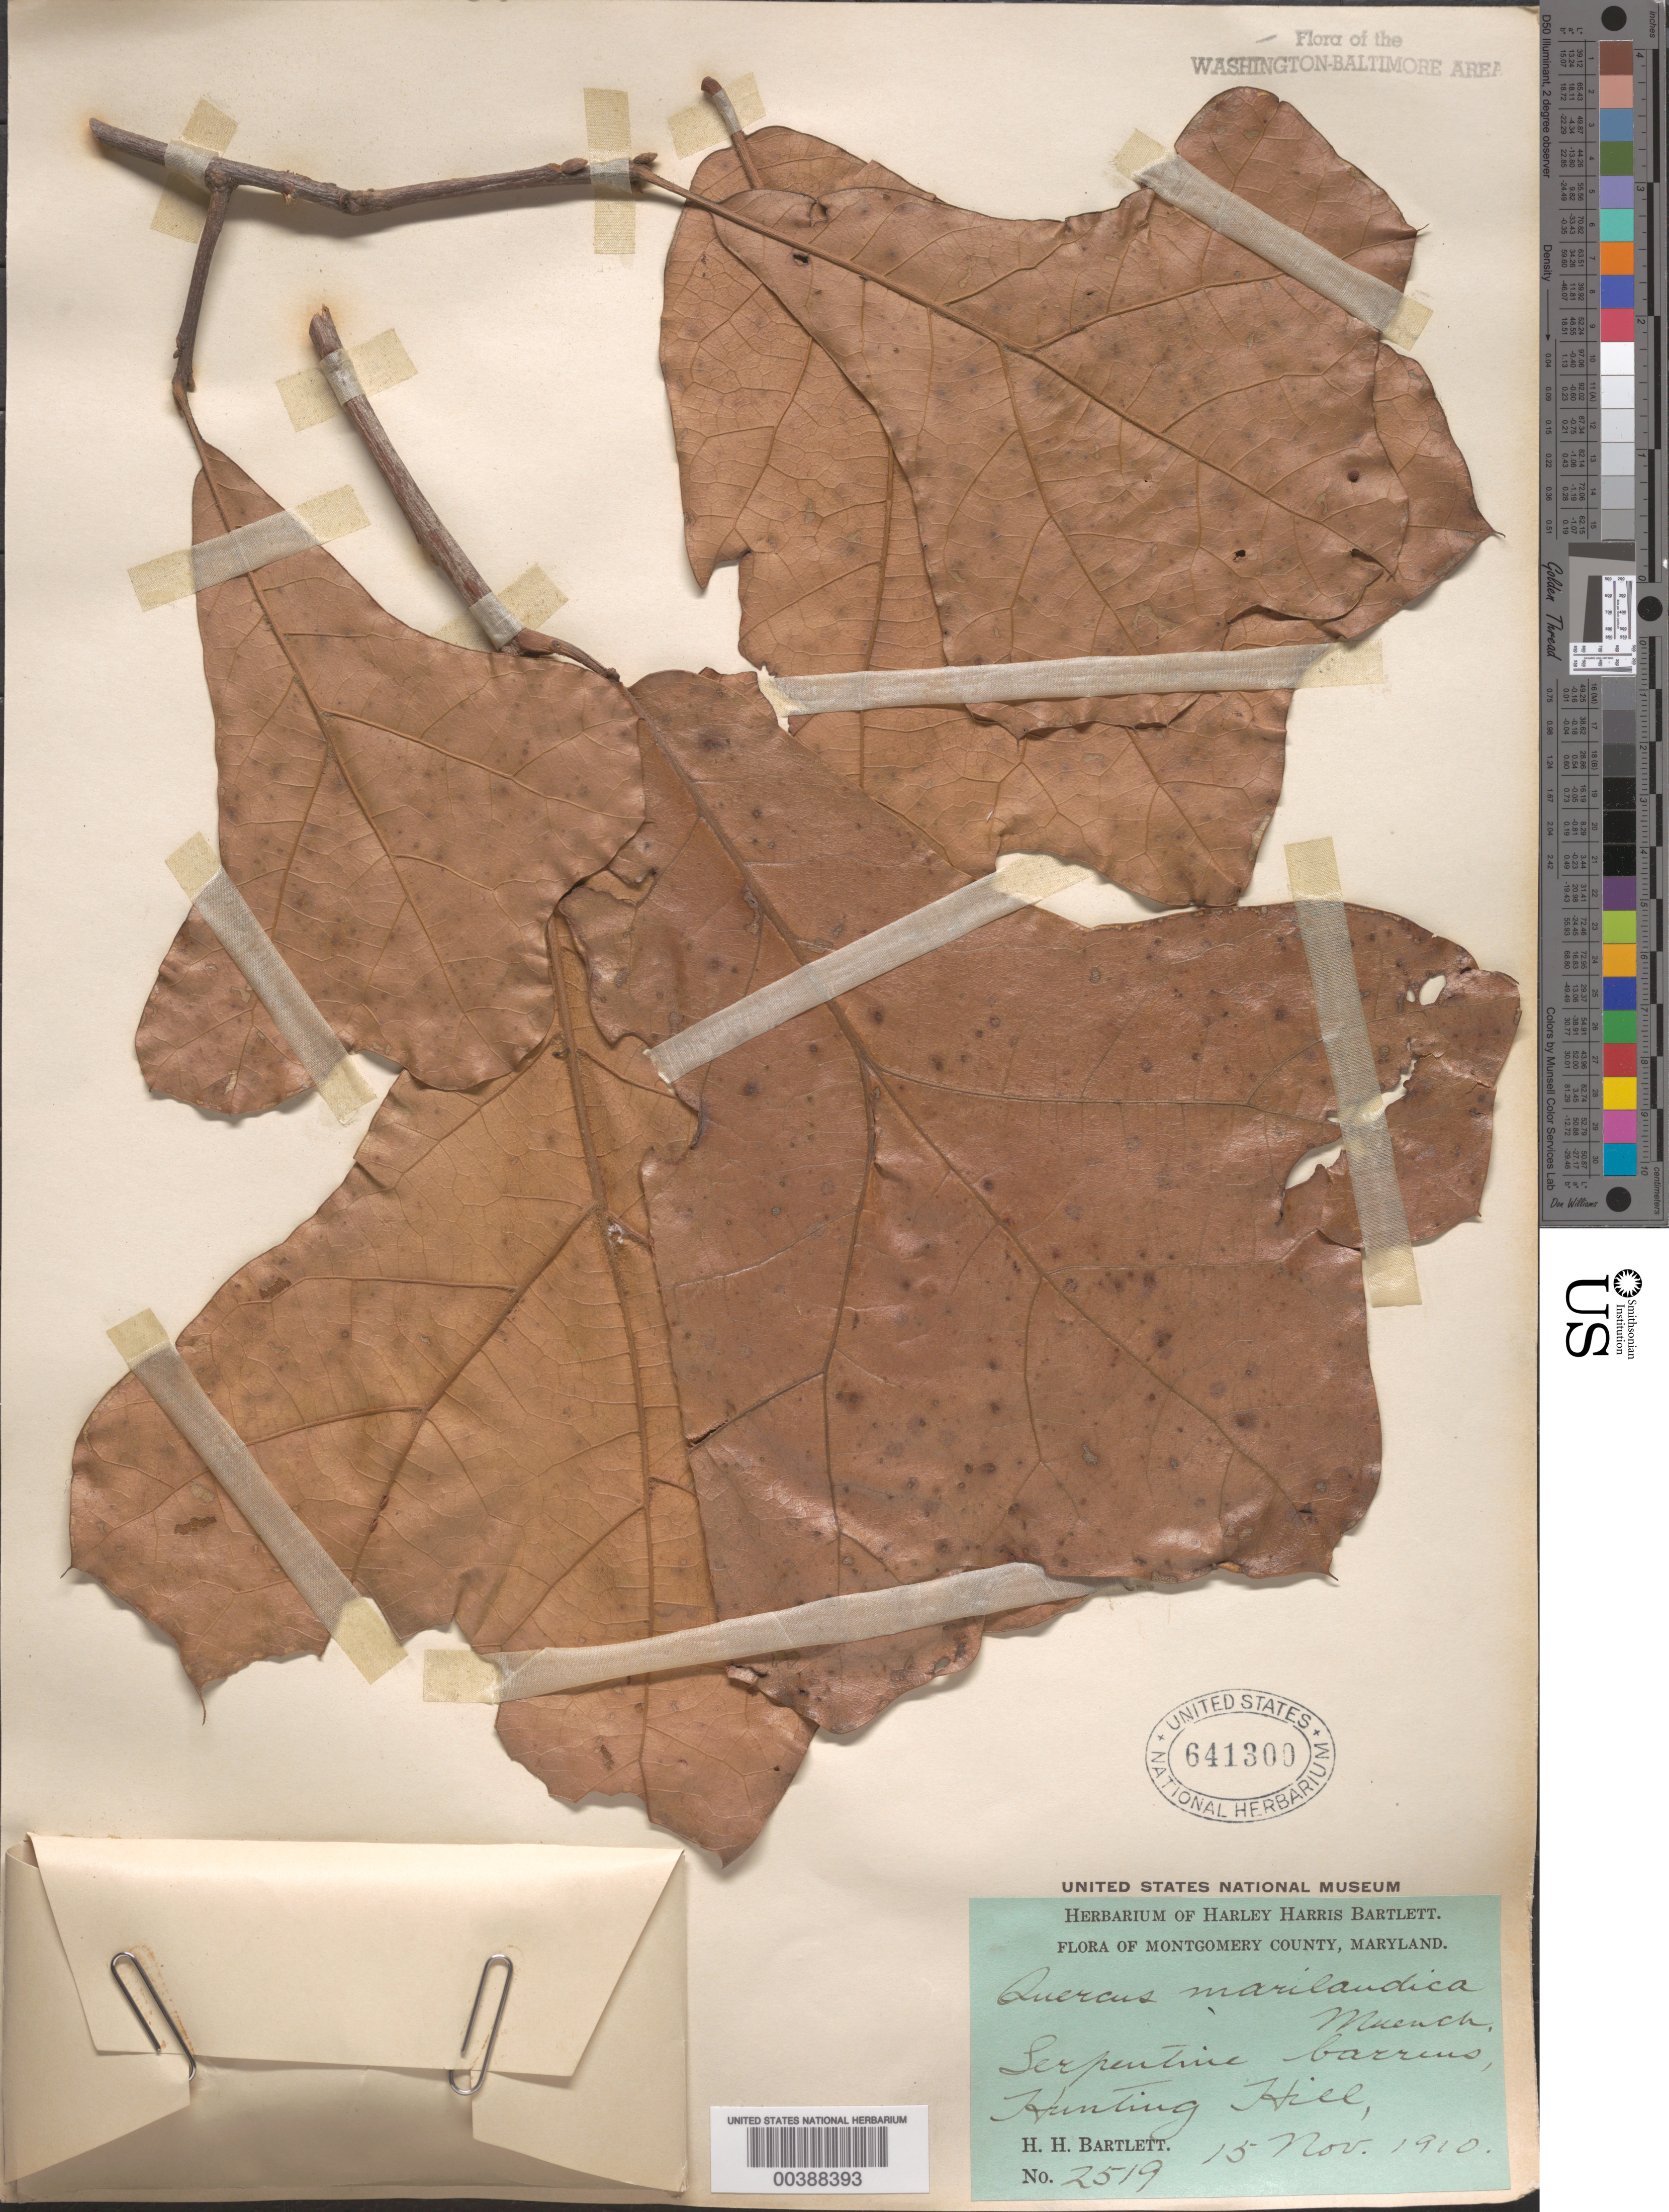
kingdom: Plantae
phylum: Tracheophyta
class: Magnoliopsida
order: Fagales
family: Fagaceae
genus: Quercus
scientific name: Quercus marilandica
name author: (L.) Münchh.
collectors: H. H. Bartlett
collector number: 2519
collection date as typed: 15 Nov 1910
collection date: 1910-11-15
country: United States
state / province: Maryland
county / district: Montgomery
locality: Serpentine barrens, Hunting Hill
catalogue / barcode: US 641300